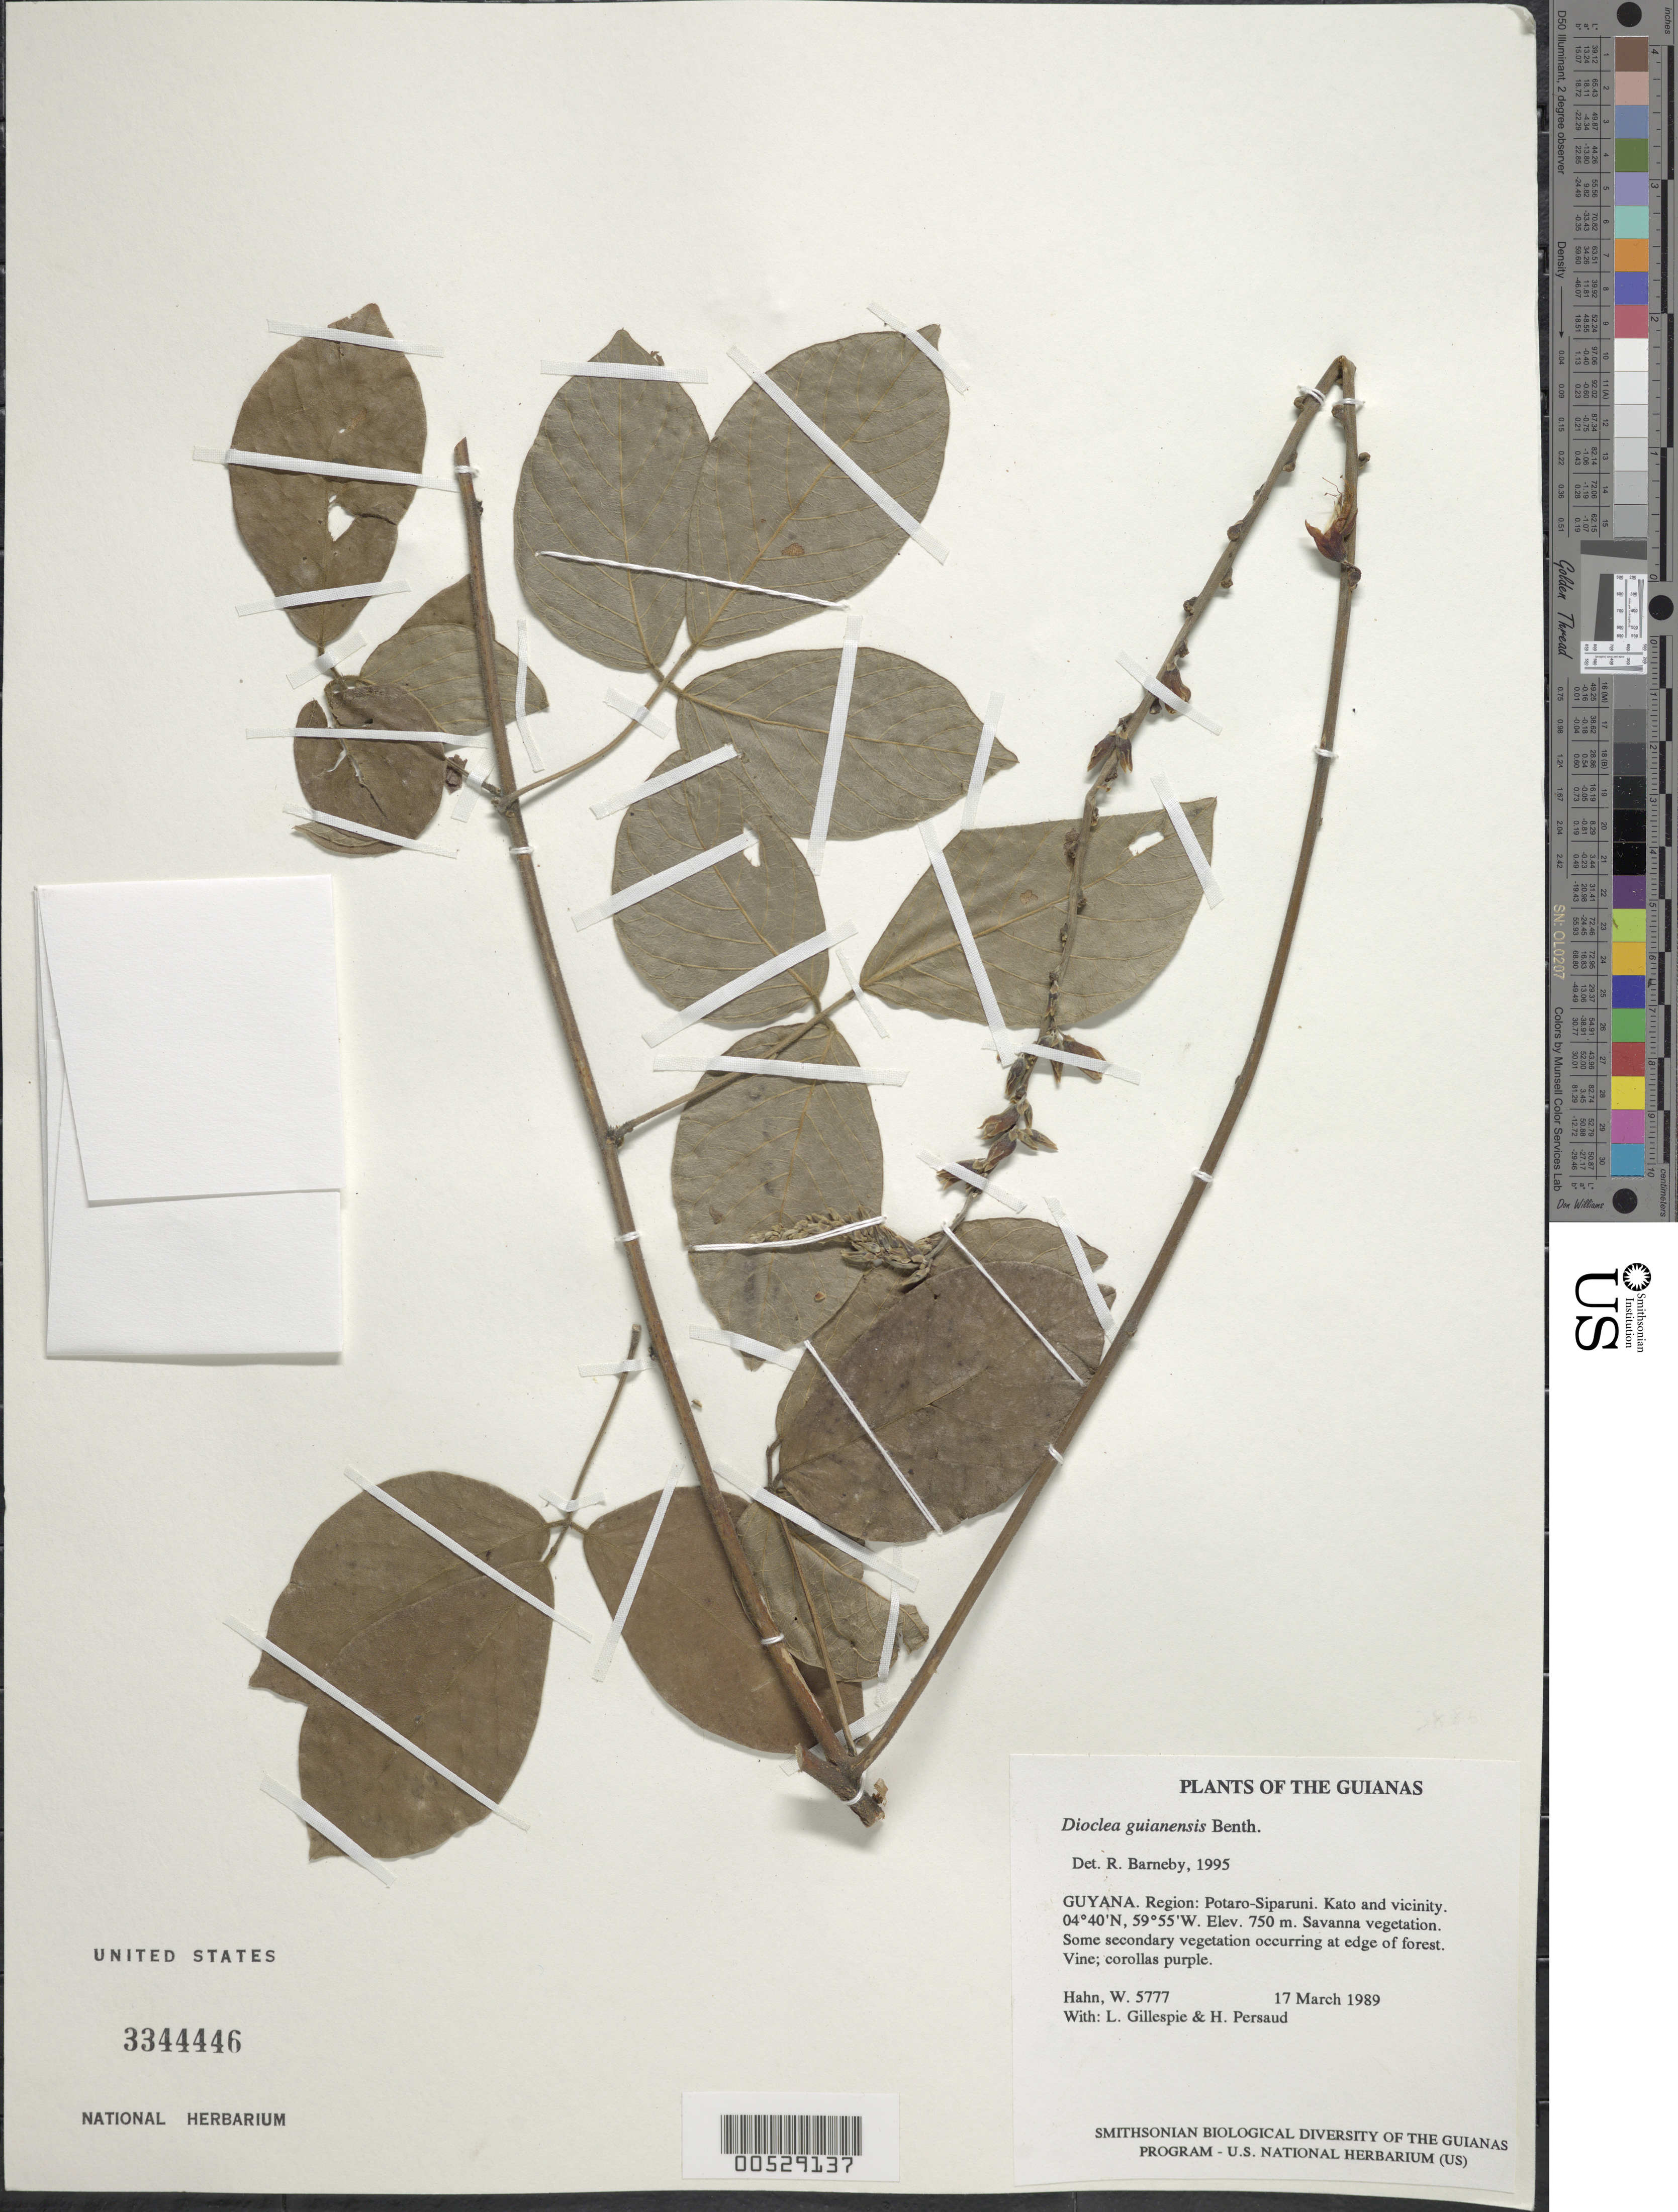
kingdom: Plantae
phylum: Tracheophyta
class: Magnoliopsida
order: Fabales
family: Fabaceae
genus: Dioclea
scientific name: Dioclea guianensis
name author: Benth.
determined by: Barneby, Rupert C., (NY)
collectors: W. Hahn, L. J. Gillespie & H. Persaud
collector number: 5777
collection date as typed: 17 March 1989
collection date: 1989-03-17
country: Guyana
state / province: Potaro-Siparuni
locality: Kato and vicinity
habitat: Savanna vegetation. Some secondary vegetation occurring at edge of forest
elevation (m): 750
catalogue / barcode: US 3344446